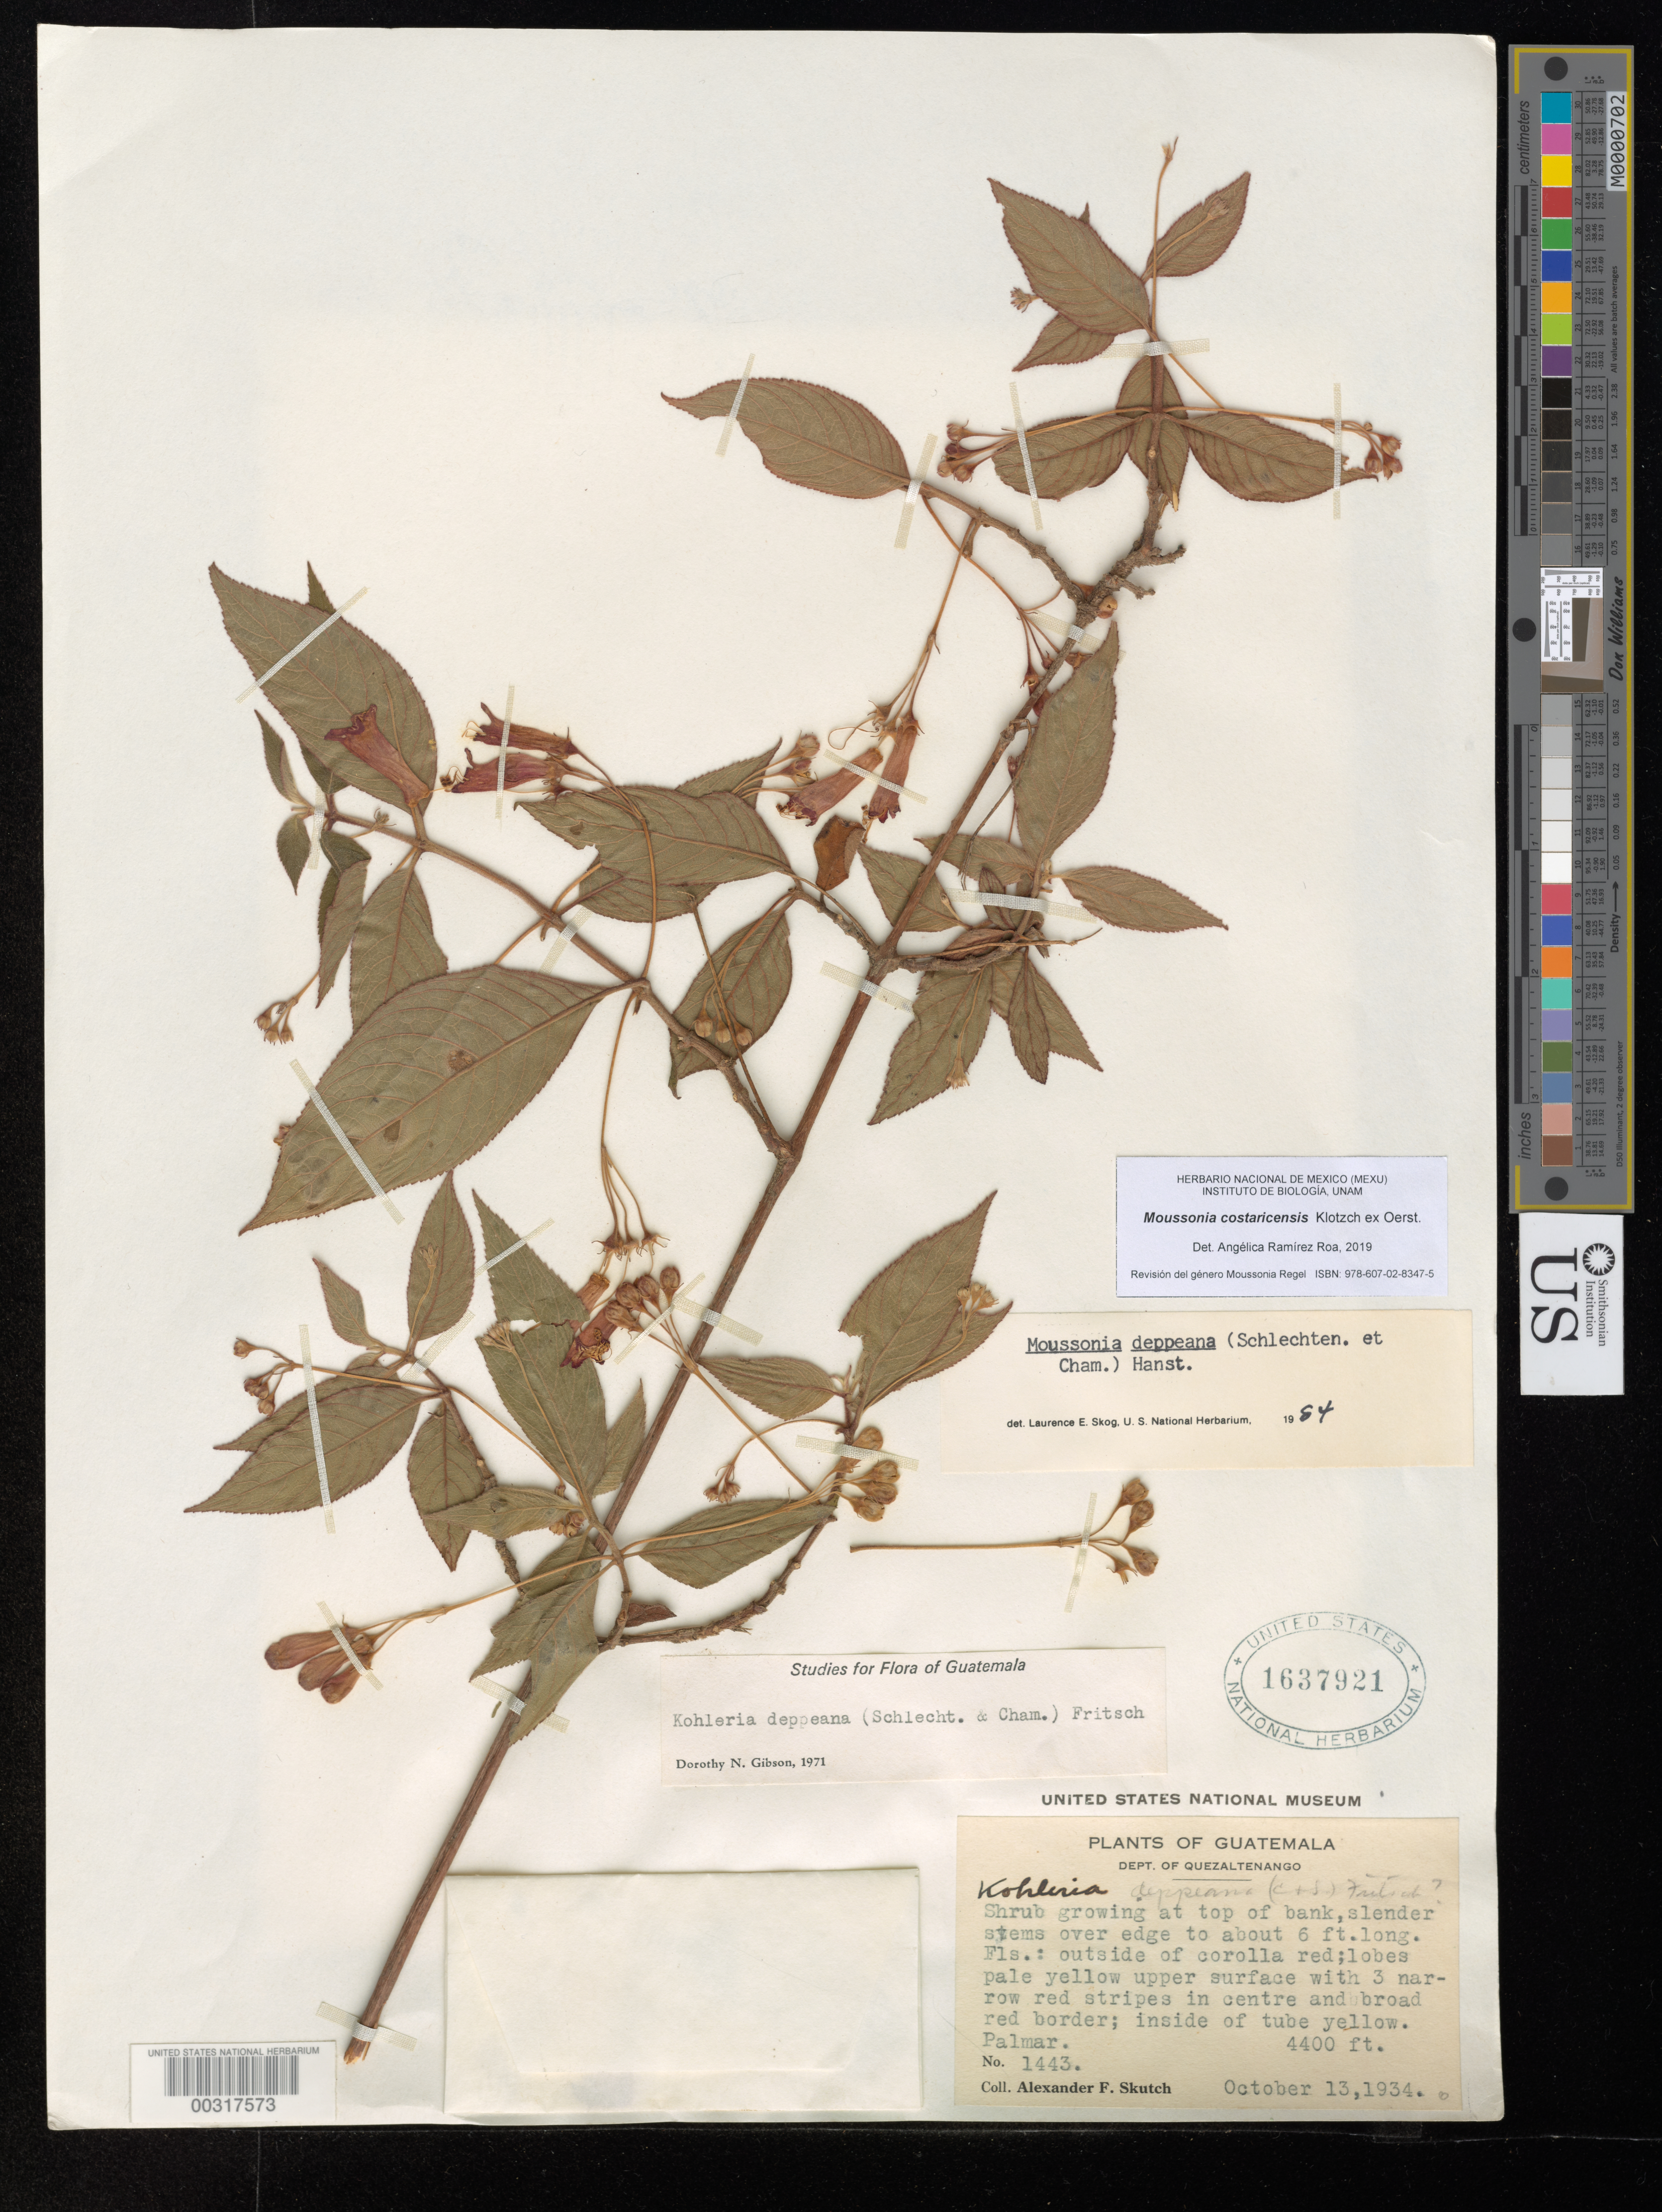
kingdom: Plantae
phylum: Tracheophyta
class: Magnoliopsida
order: Lamiales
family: Gesneriaceae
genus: Moussonia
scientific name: Moussonia costaricensis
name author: Klotzsch ex Oerst.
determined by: Ramírez-Roa, A.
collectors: A. F. Skutch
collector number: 1443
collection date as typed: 13 Oct 1934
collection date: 1934-10-13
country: Guatemala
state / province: Quetzaltenango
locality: Palmar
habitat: top of bank.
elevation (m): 1341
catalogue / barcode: US 1637921